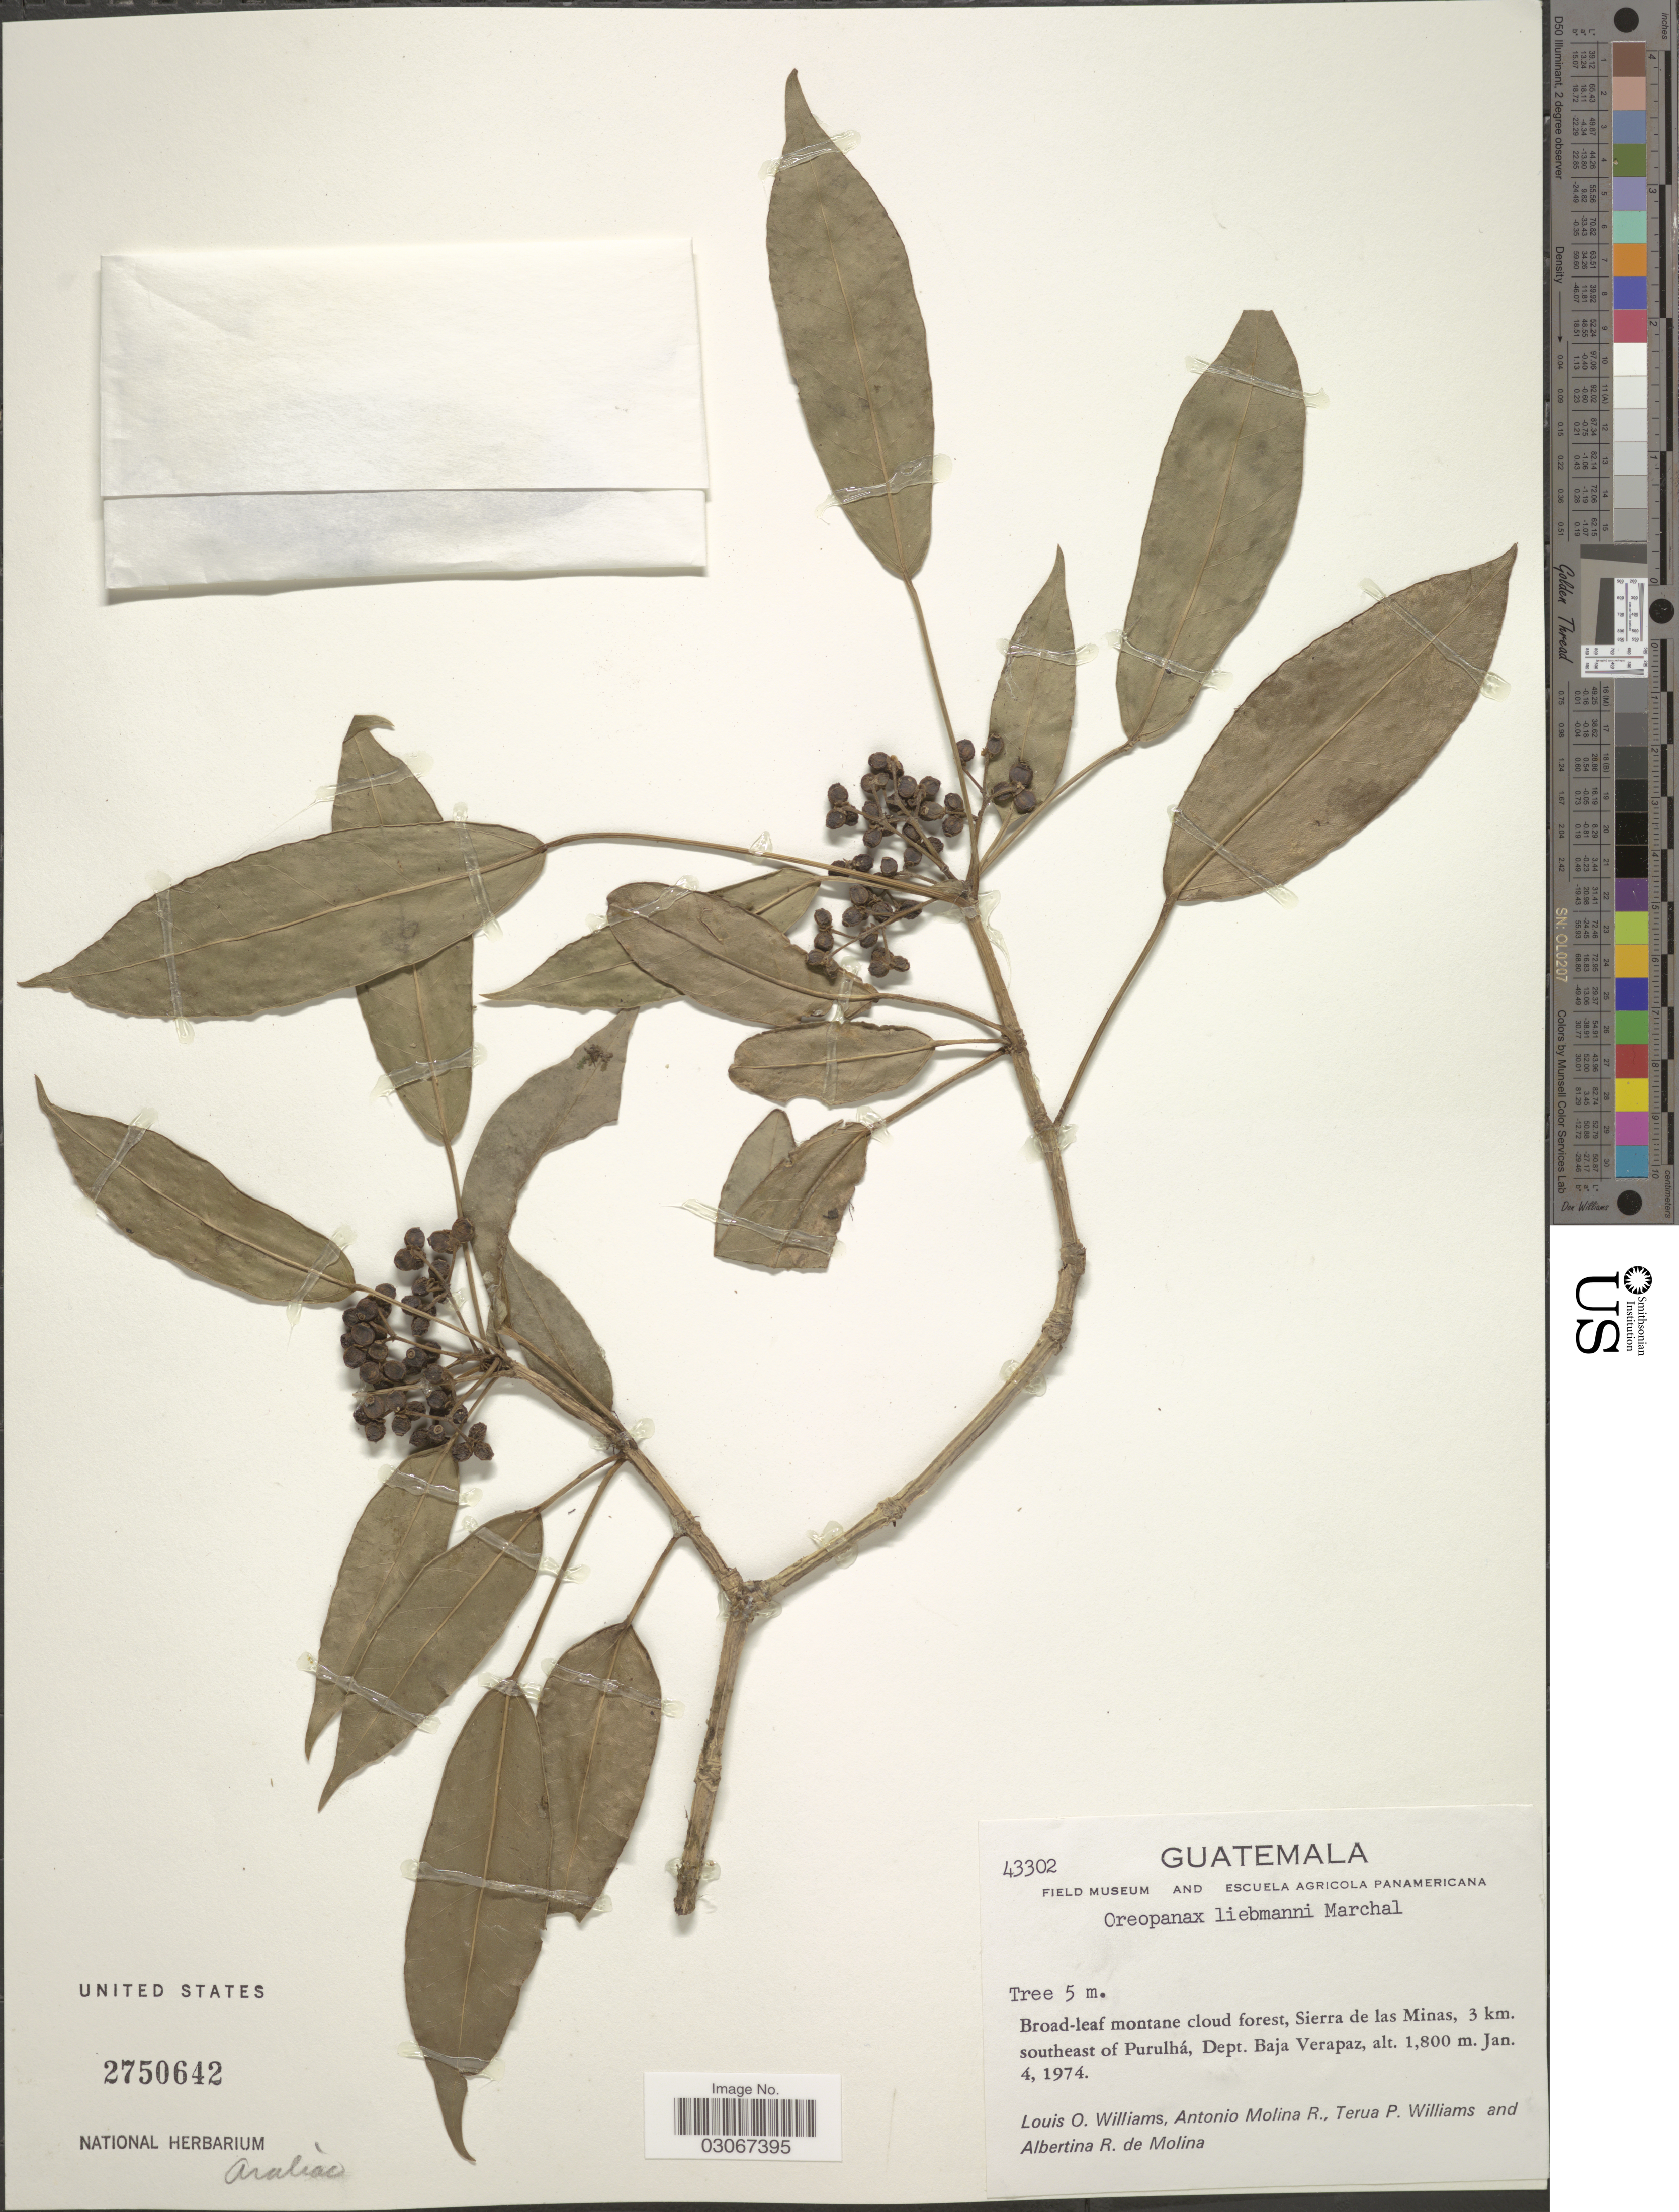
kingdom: Plantae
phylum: Tracheophyta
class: Magnoliopsida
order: Apiales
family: Araliaceae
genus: Oreopanax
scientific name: Oreopanax liebmannii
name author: Marchal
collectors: L. O. Williams, A. Molina R., T. Williams & A. R. Molina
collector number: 43302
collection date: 1974-01-04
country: Guatemala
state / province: Baja Verapaz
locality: Sierra de las Minas, 3 km. southeast of Purulhá, Dept. Baja Verapaz.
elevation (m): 1800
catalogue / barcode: US 2750642